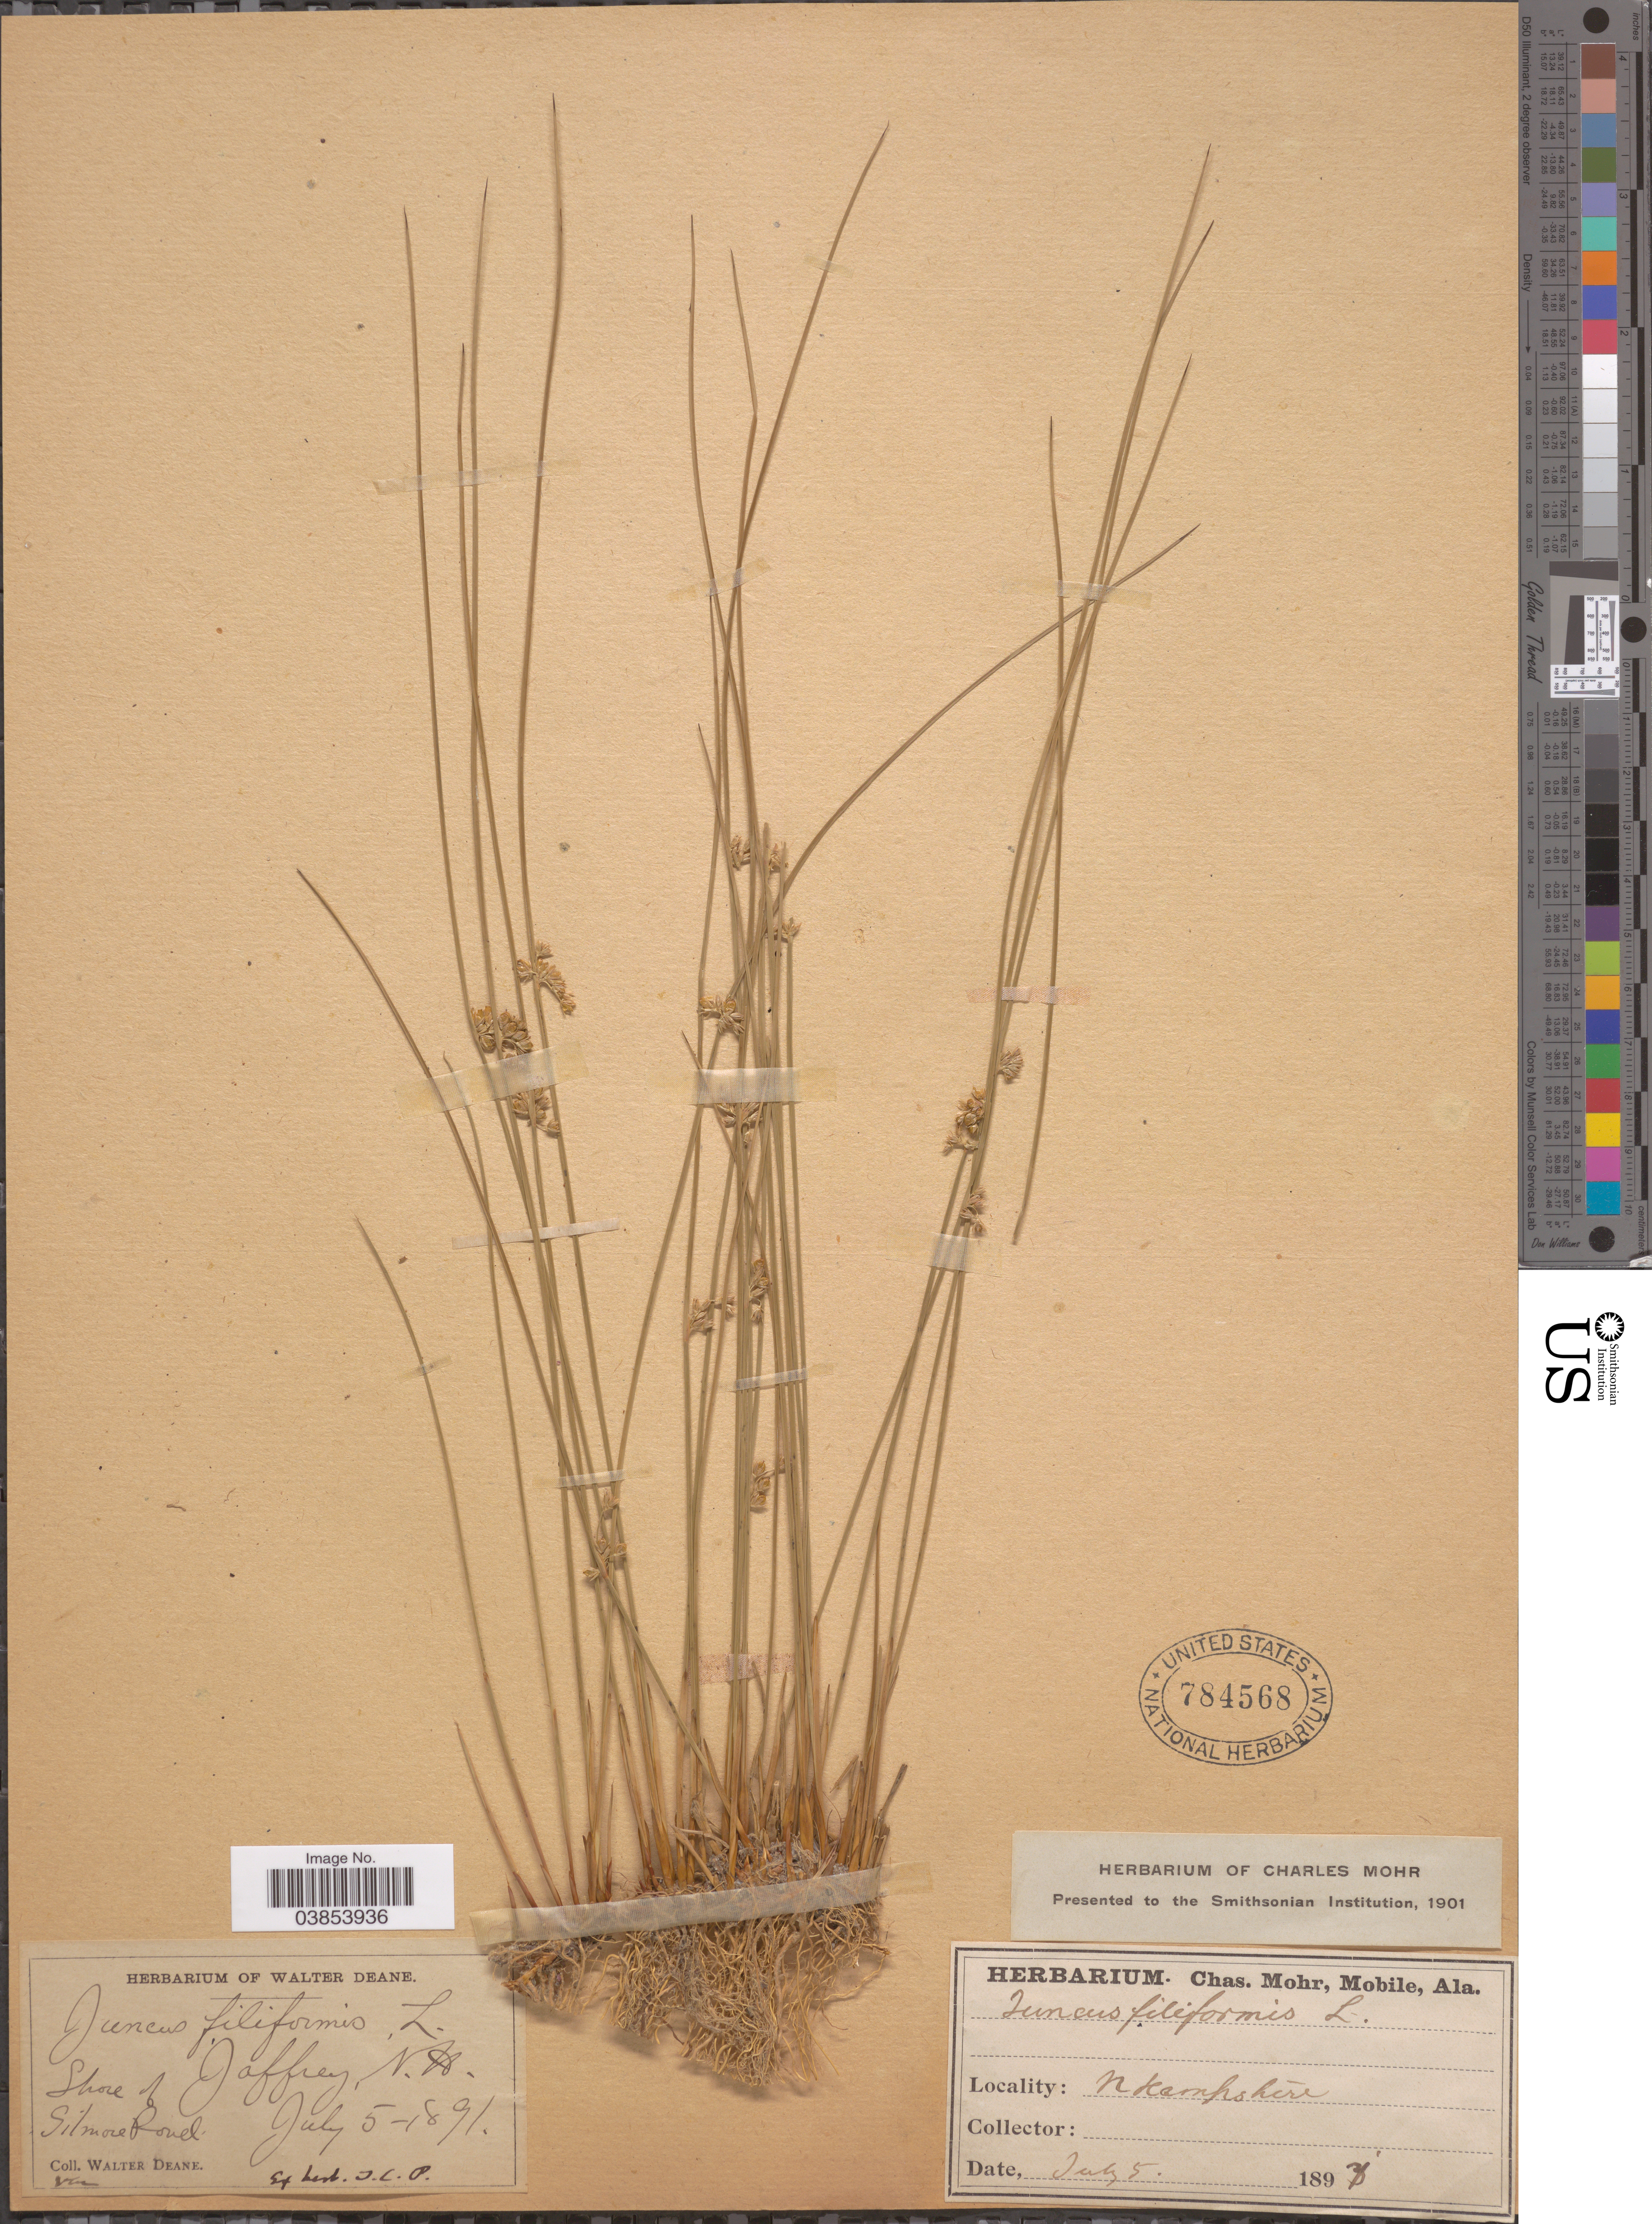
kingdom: Plantae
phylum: Tracheophyta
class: Liliopsida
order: Poales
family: Juncaceae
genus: Juncus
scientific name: Juncus filiformis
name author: L.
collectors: W. Deane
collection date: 1891-07-05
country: United States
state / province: New Hampshire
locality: Shore of Jaffrey. Gilmore Pond.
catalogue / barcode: US 784568